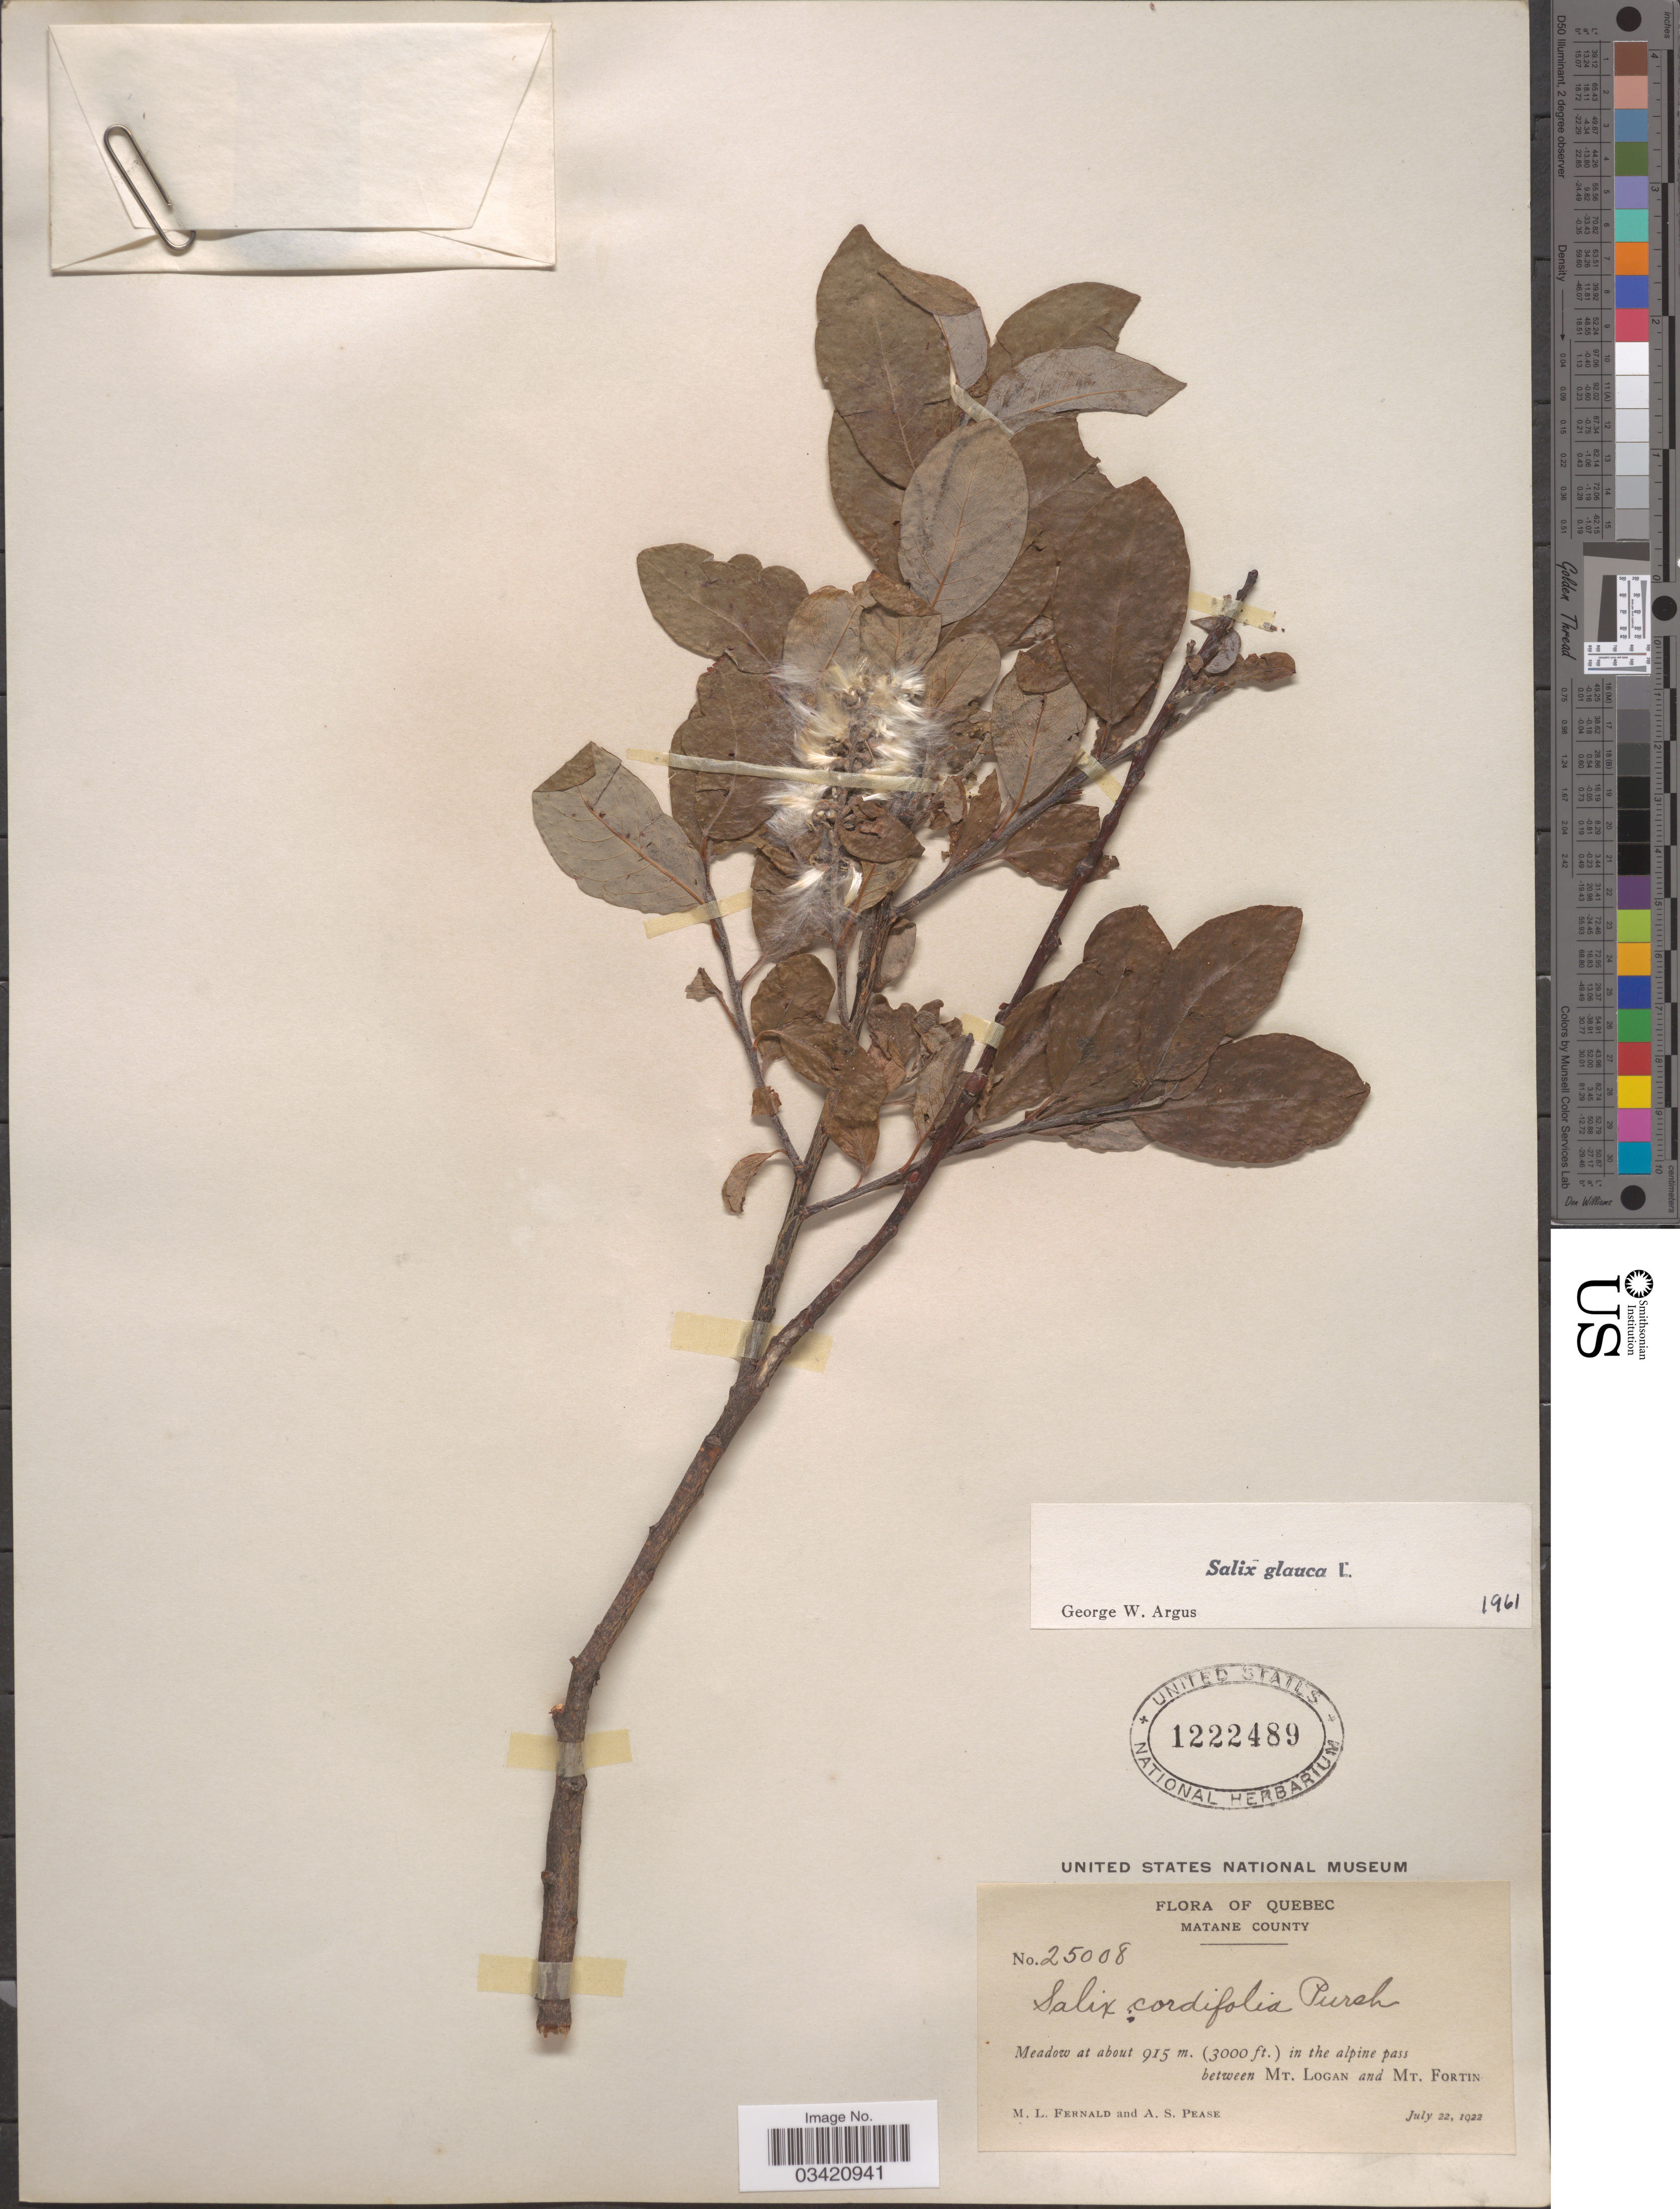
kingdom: Plantae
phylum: Tracheophyta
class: Magnoliopsida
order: Malpighiales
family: Salicaceae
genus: Salix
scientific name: Salix glauca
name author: L.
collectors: M. L. Fernald & A. S. Pease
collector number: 25008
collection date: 1922-07-22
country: Canada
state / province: Quebec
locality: Matane County. In the alpine pass between Mt. Logan and Mt. Fortin.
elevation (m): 915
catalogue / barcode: US 1222489